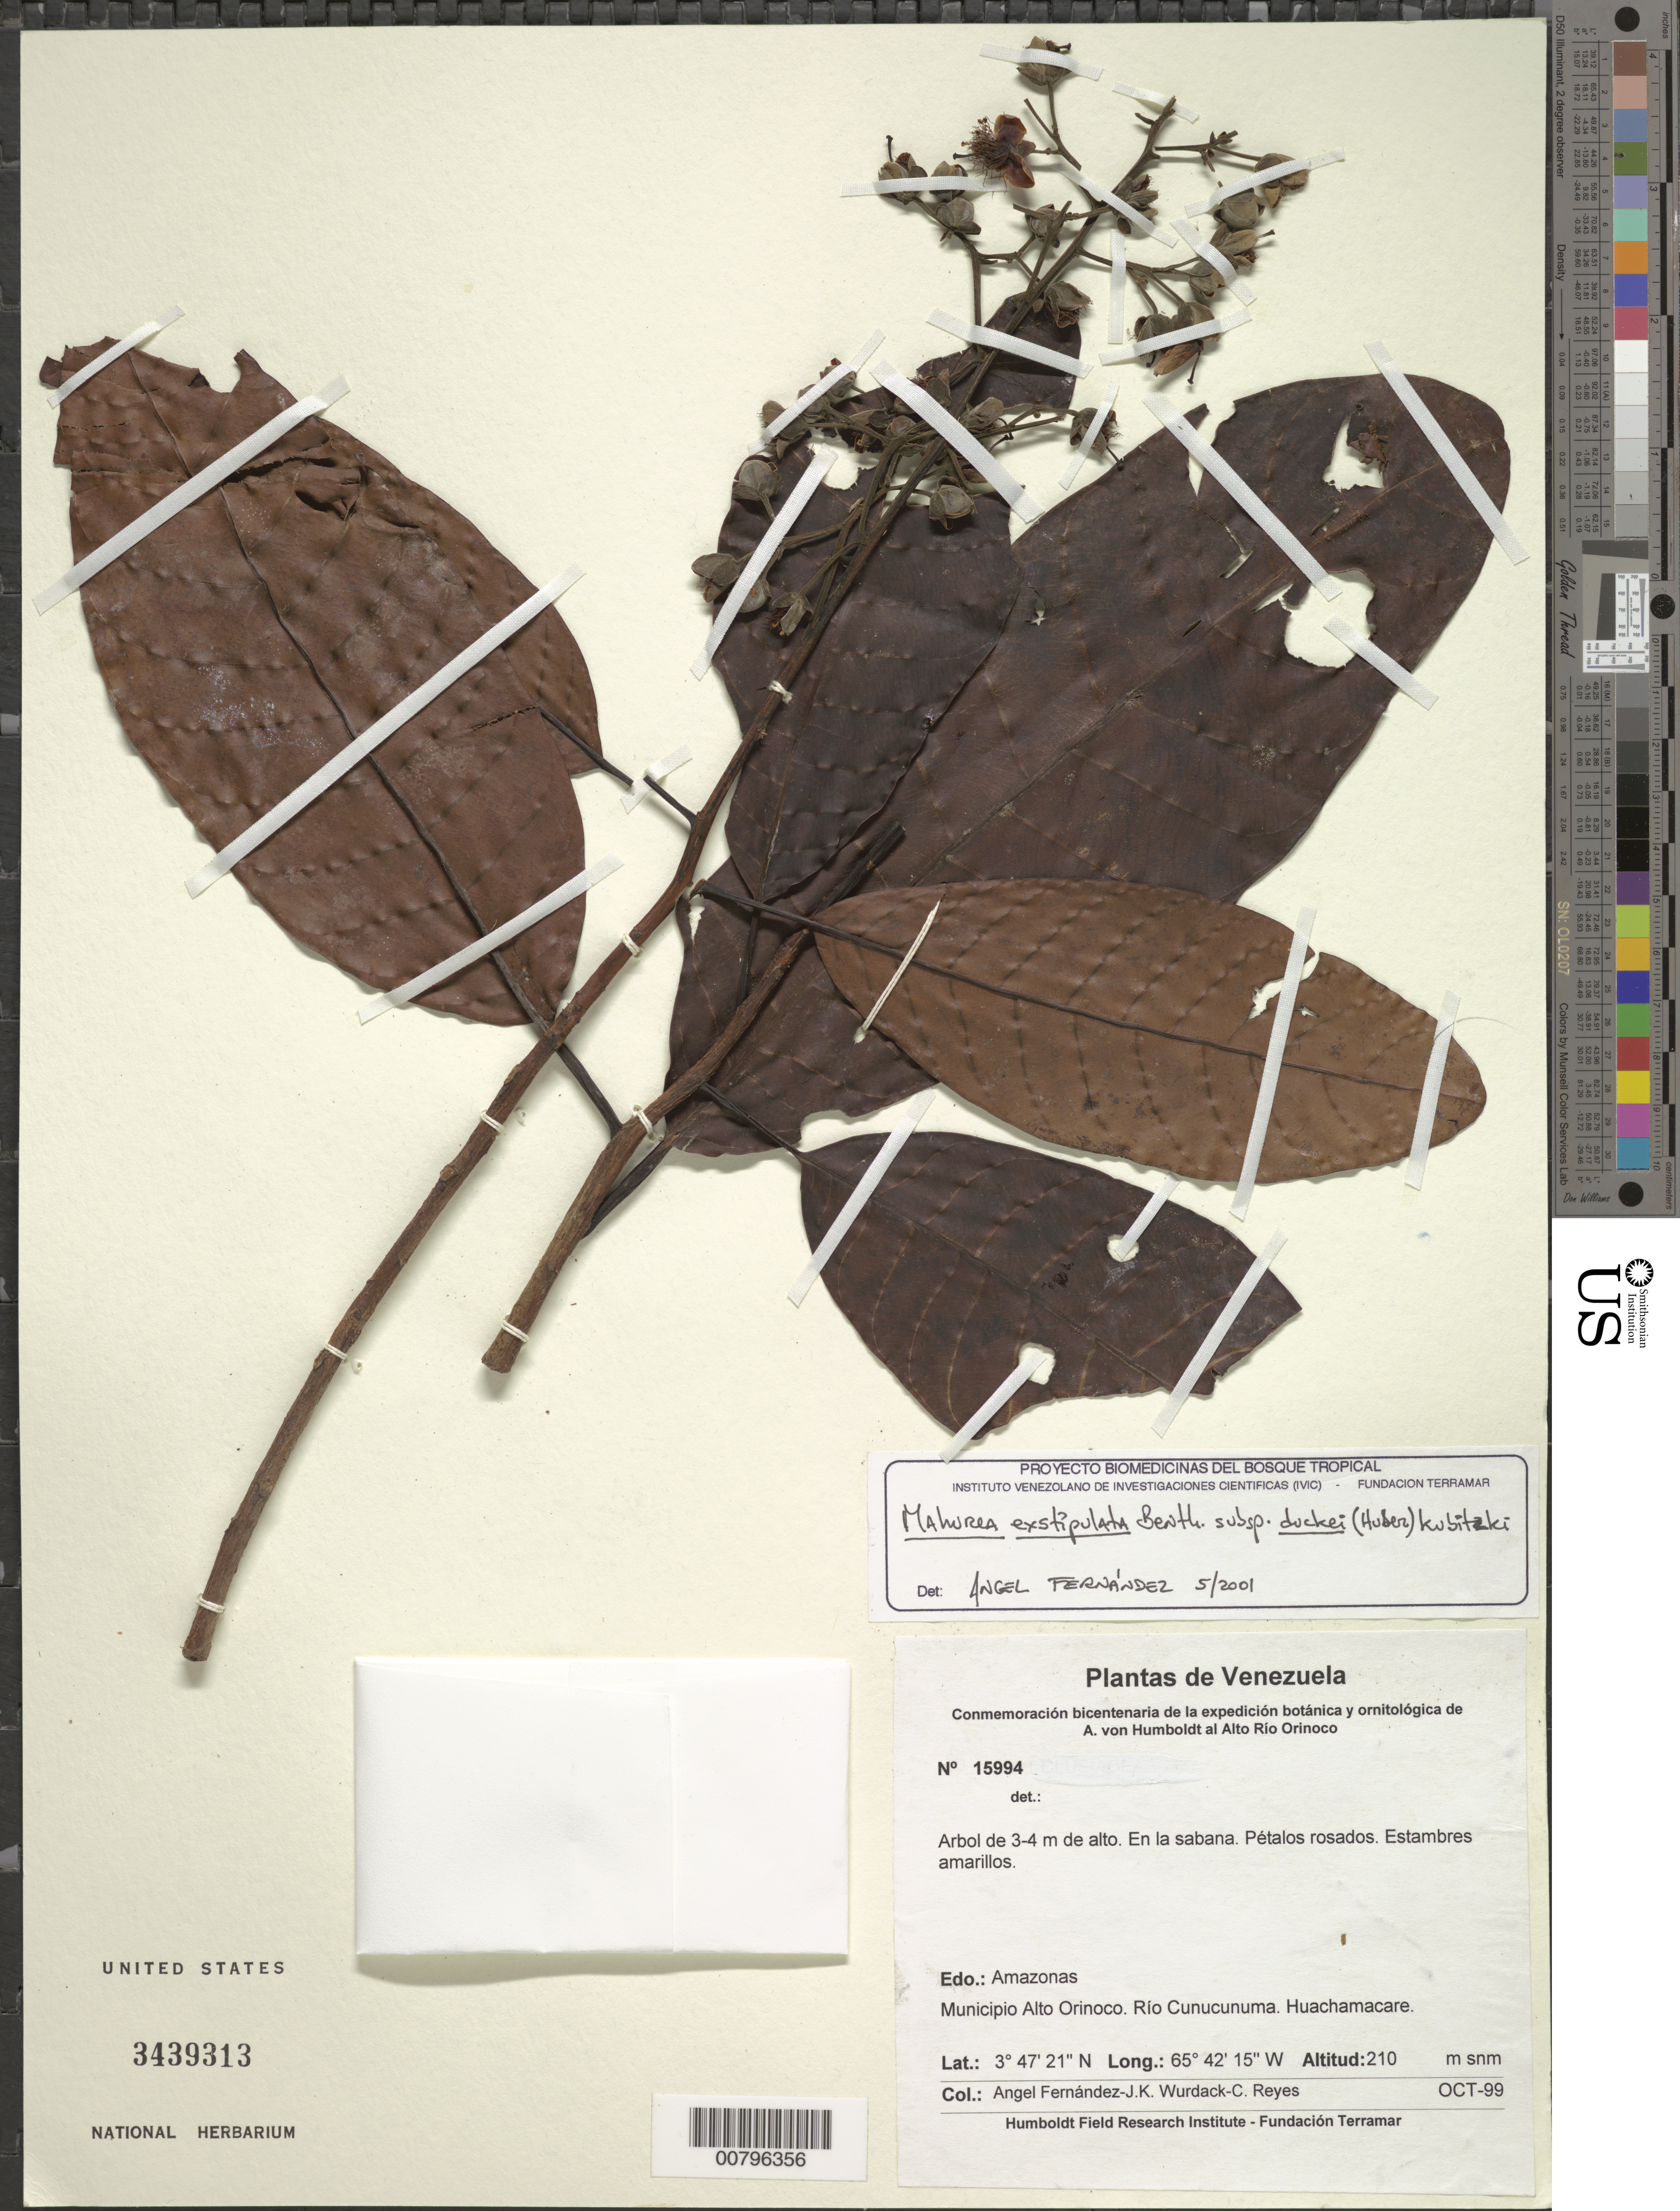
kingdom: Plantae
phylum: Tracheophyta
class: Magnoliopsida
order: Malpighiales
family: Calophyllaceae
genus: Mahurea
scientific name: Mahurea exstipulata subsp. duckei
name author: (Huber) Kubitzki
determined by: Fernández, A.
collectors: A. Fernández, K. Wurdack & C. Reyes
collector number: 15994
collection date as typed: Oct-99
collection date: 1999-10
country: Venezuela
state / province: Amazonas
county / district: Alto Orinoco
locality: Río Cunucunuma, Huachamacare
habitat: Sabana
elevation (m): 210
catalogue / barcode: US 3439313